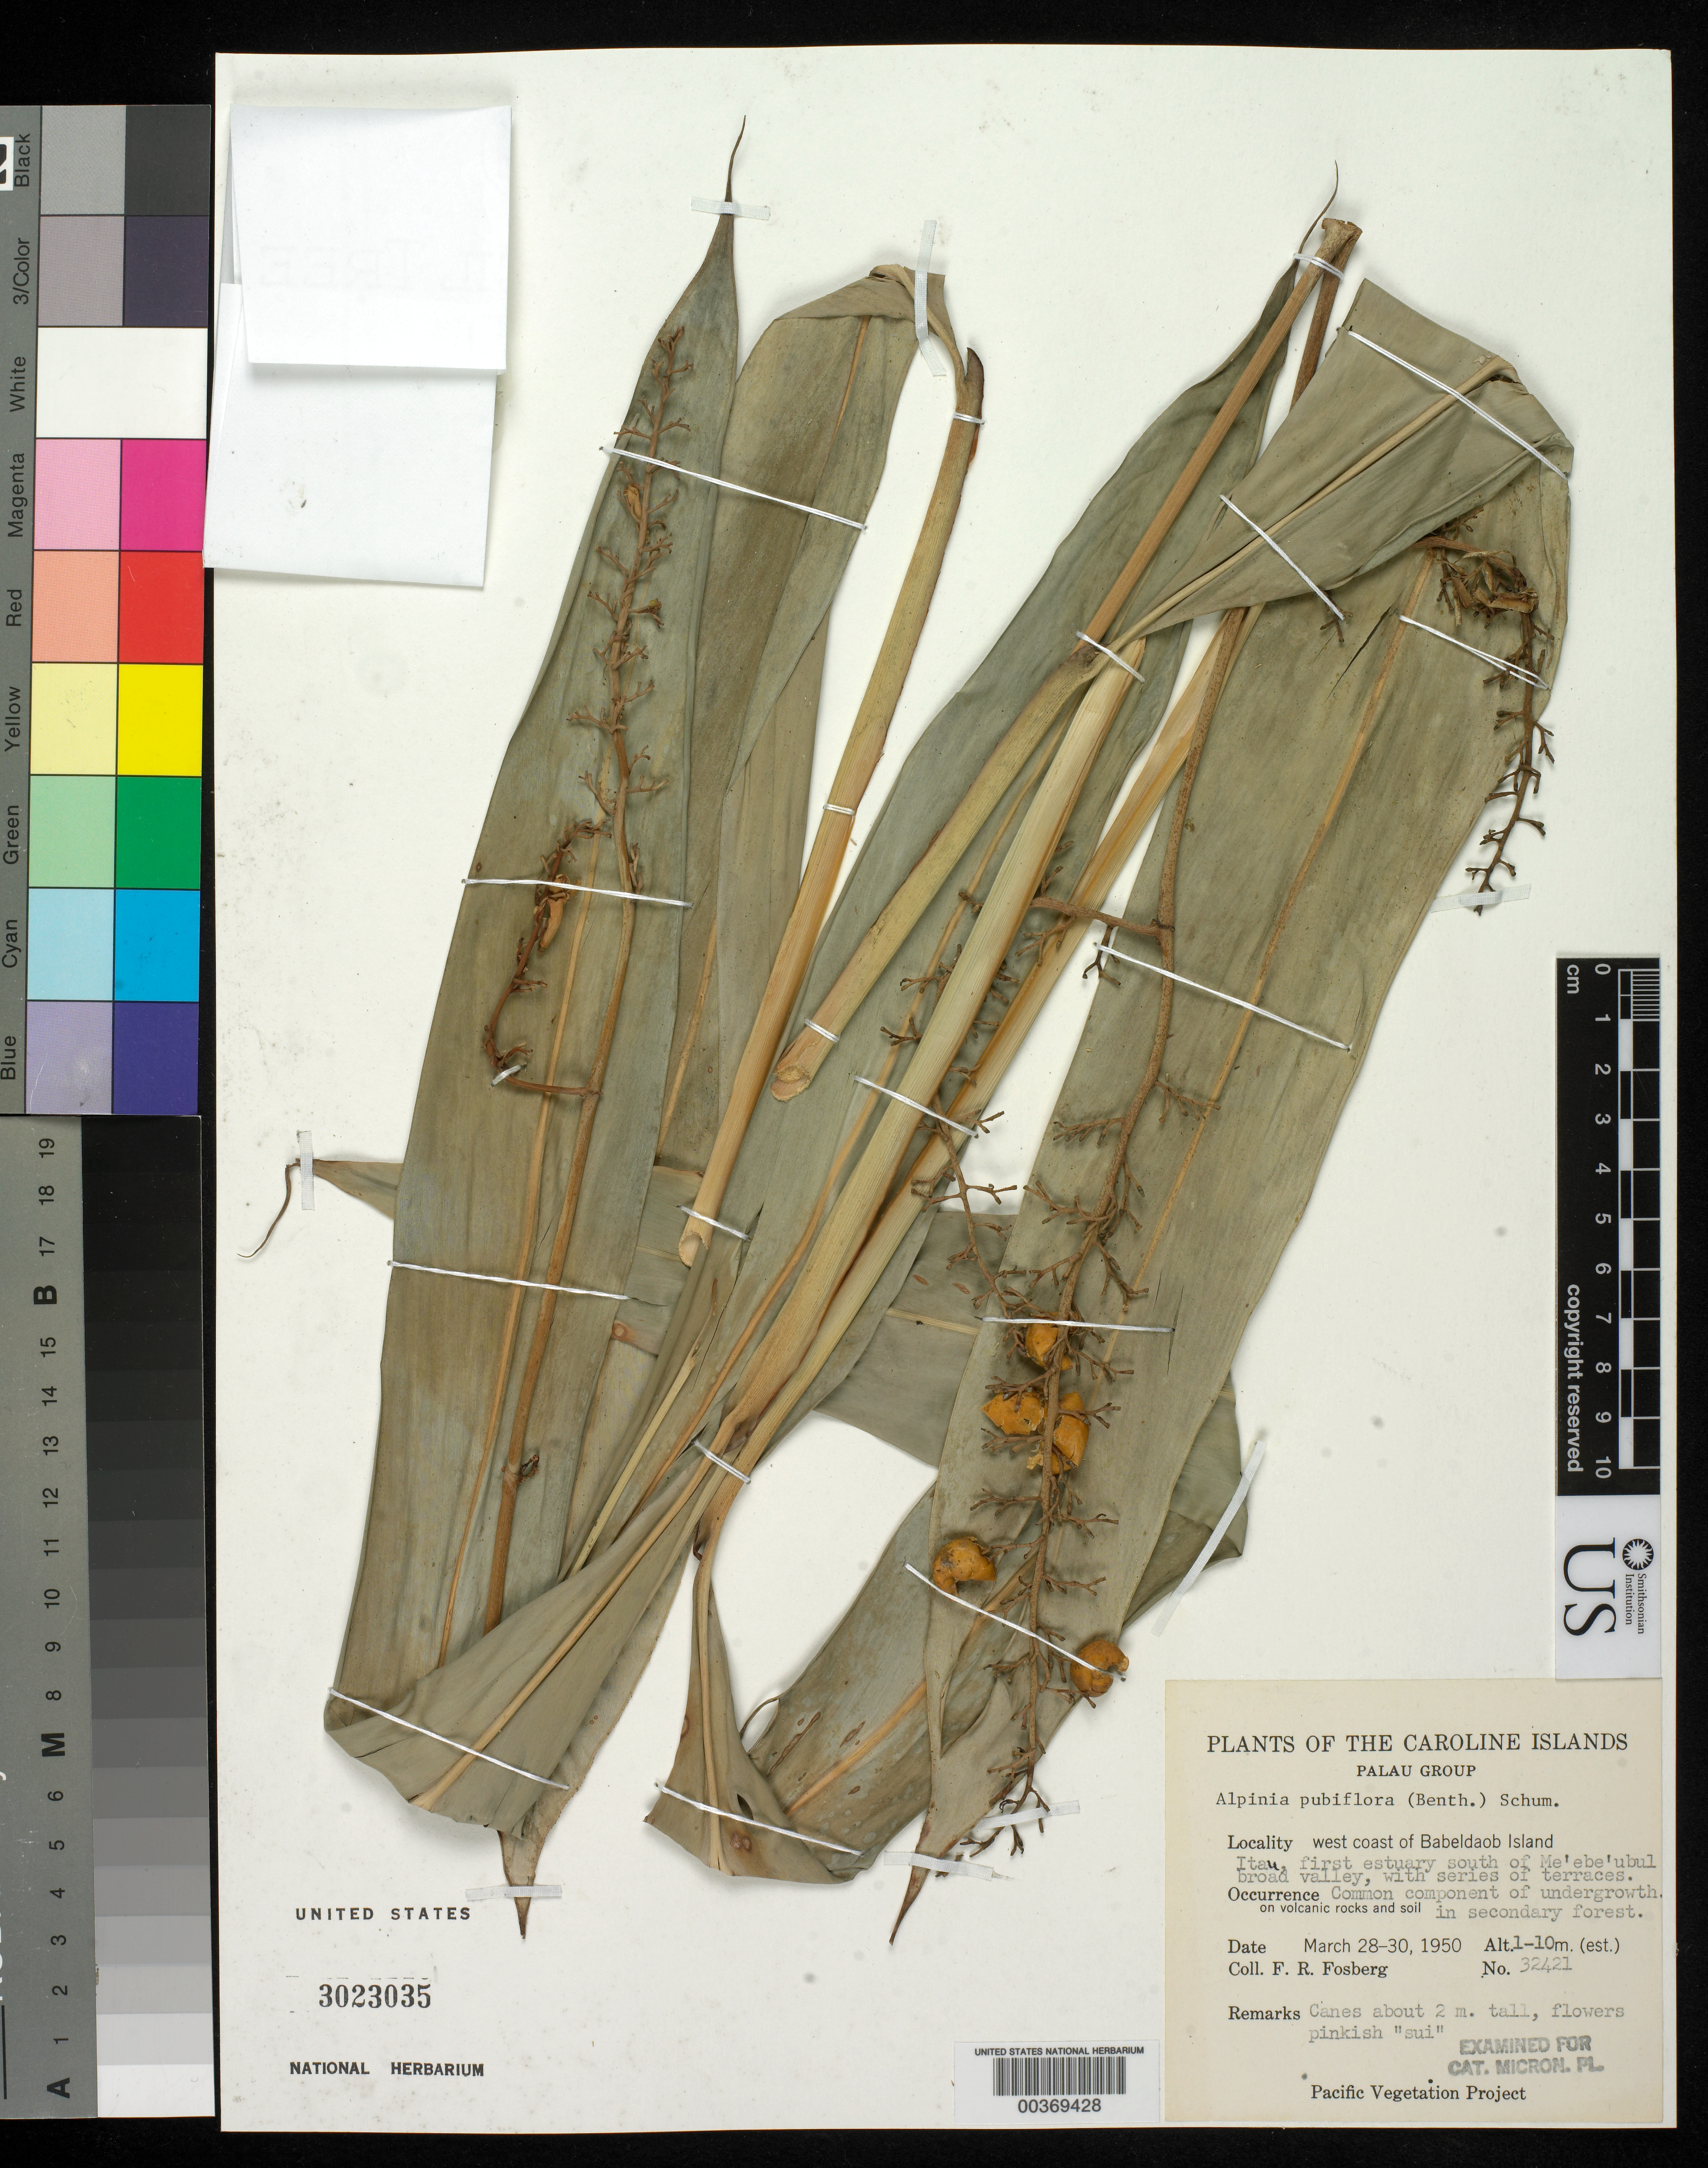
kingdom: Plantae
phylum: Tracheophyta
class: Liliopsida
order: Zingiberales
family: Zingiberaceae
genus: Alpinia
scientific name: Alpinia pubiflora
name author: (Benth.) K. Schum.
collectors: F. R. Fosberg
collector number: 32421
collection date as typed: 28 Mar 1950 to 30 Mar 1950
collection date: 1950-03-28/1950-03-30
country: Palau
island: Babeldaob [Babelthuap]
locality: Babeldaob Island, Itau, 1st estuary s of Me'ebe'ubul broad valley.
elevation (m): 1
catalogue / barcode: US 3023035